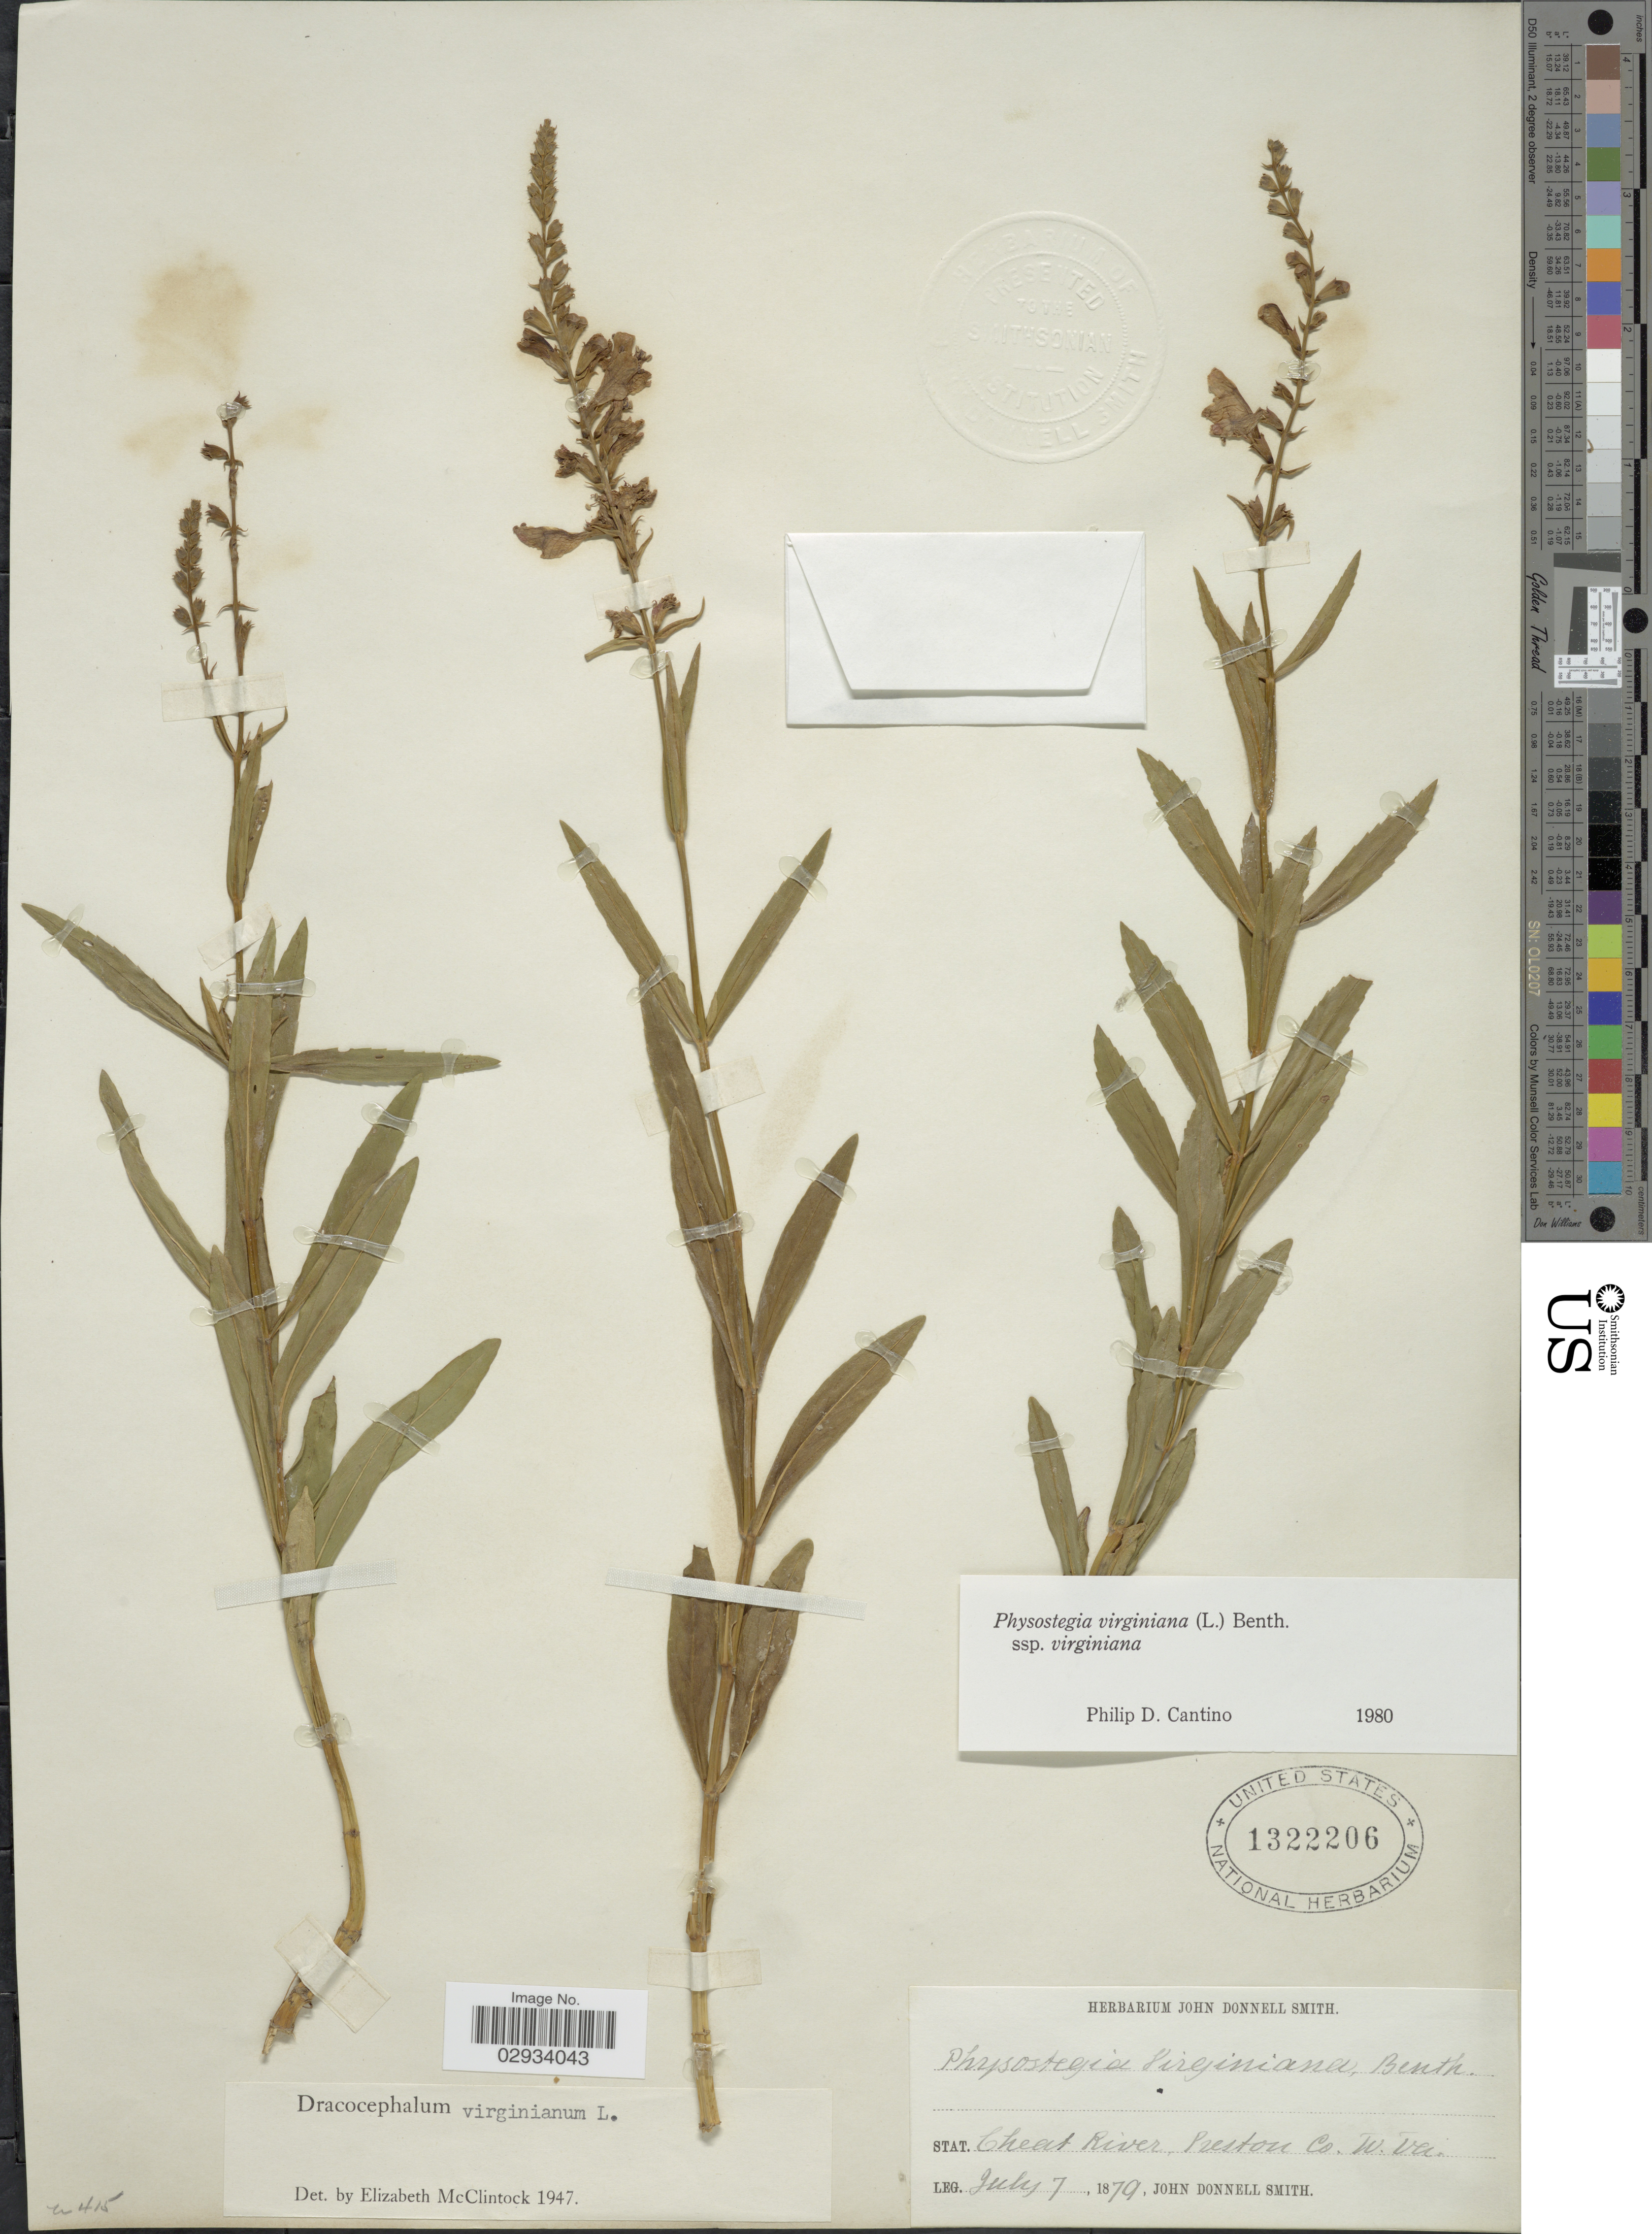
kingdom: Plantae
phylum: Tracheophyta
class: Magnoliopsida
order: Lamiales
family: Lamiaceae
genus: Physostegia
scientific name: Physostegia virginiana subsp. virginiana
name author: (L.) Benth.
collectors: J. Donnell Smith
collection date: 1879-07-07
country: United States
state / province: West Virginia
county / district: Preston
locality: Cheat River, Preston Co., W. Va.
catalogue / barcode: US 1322206